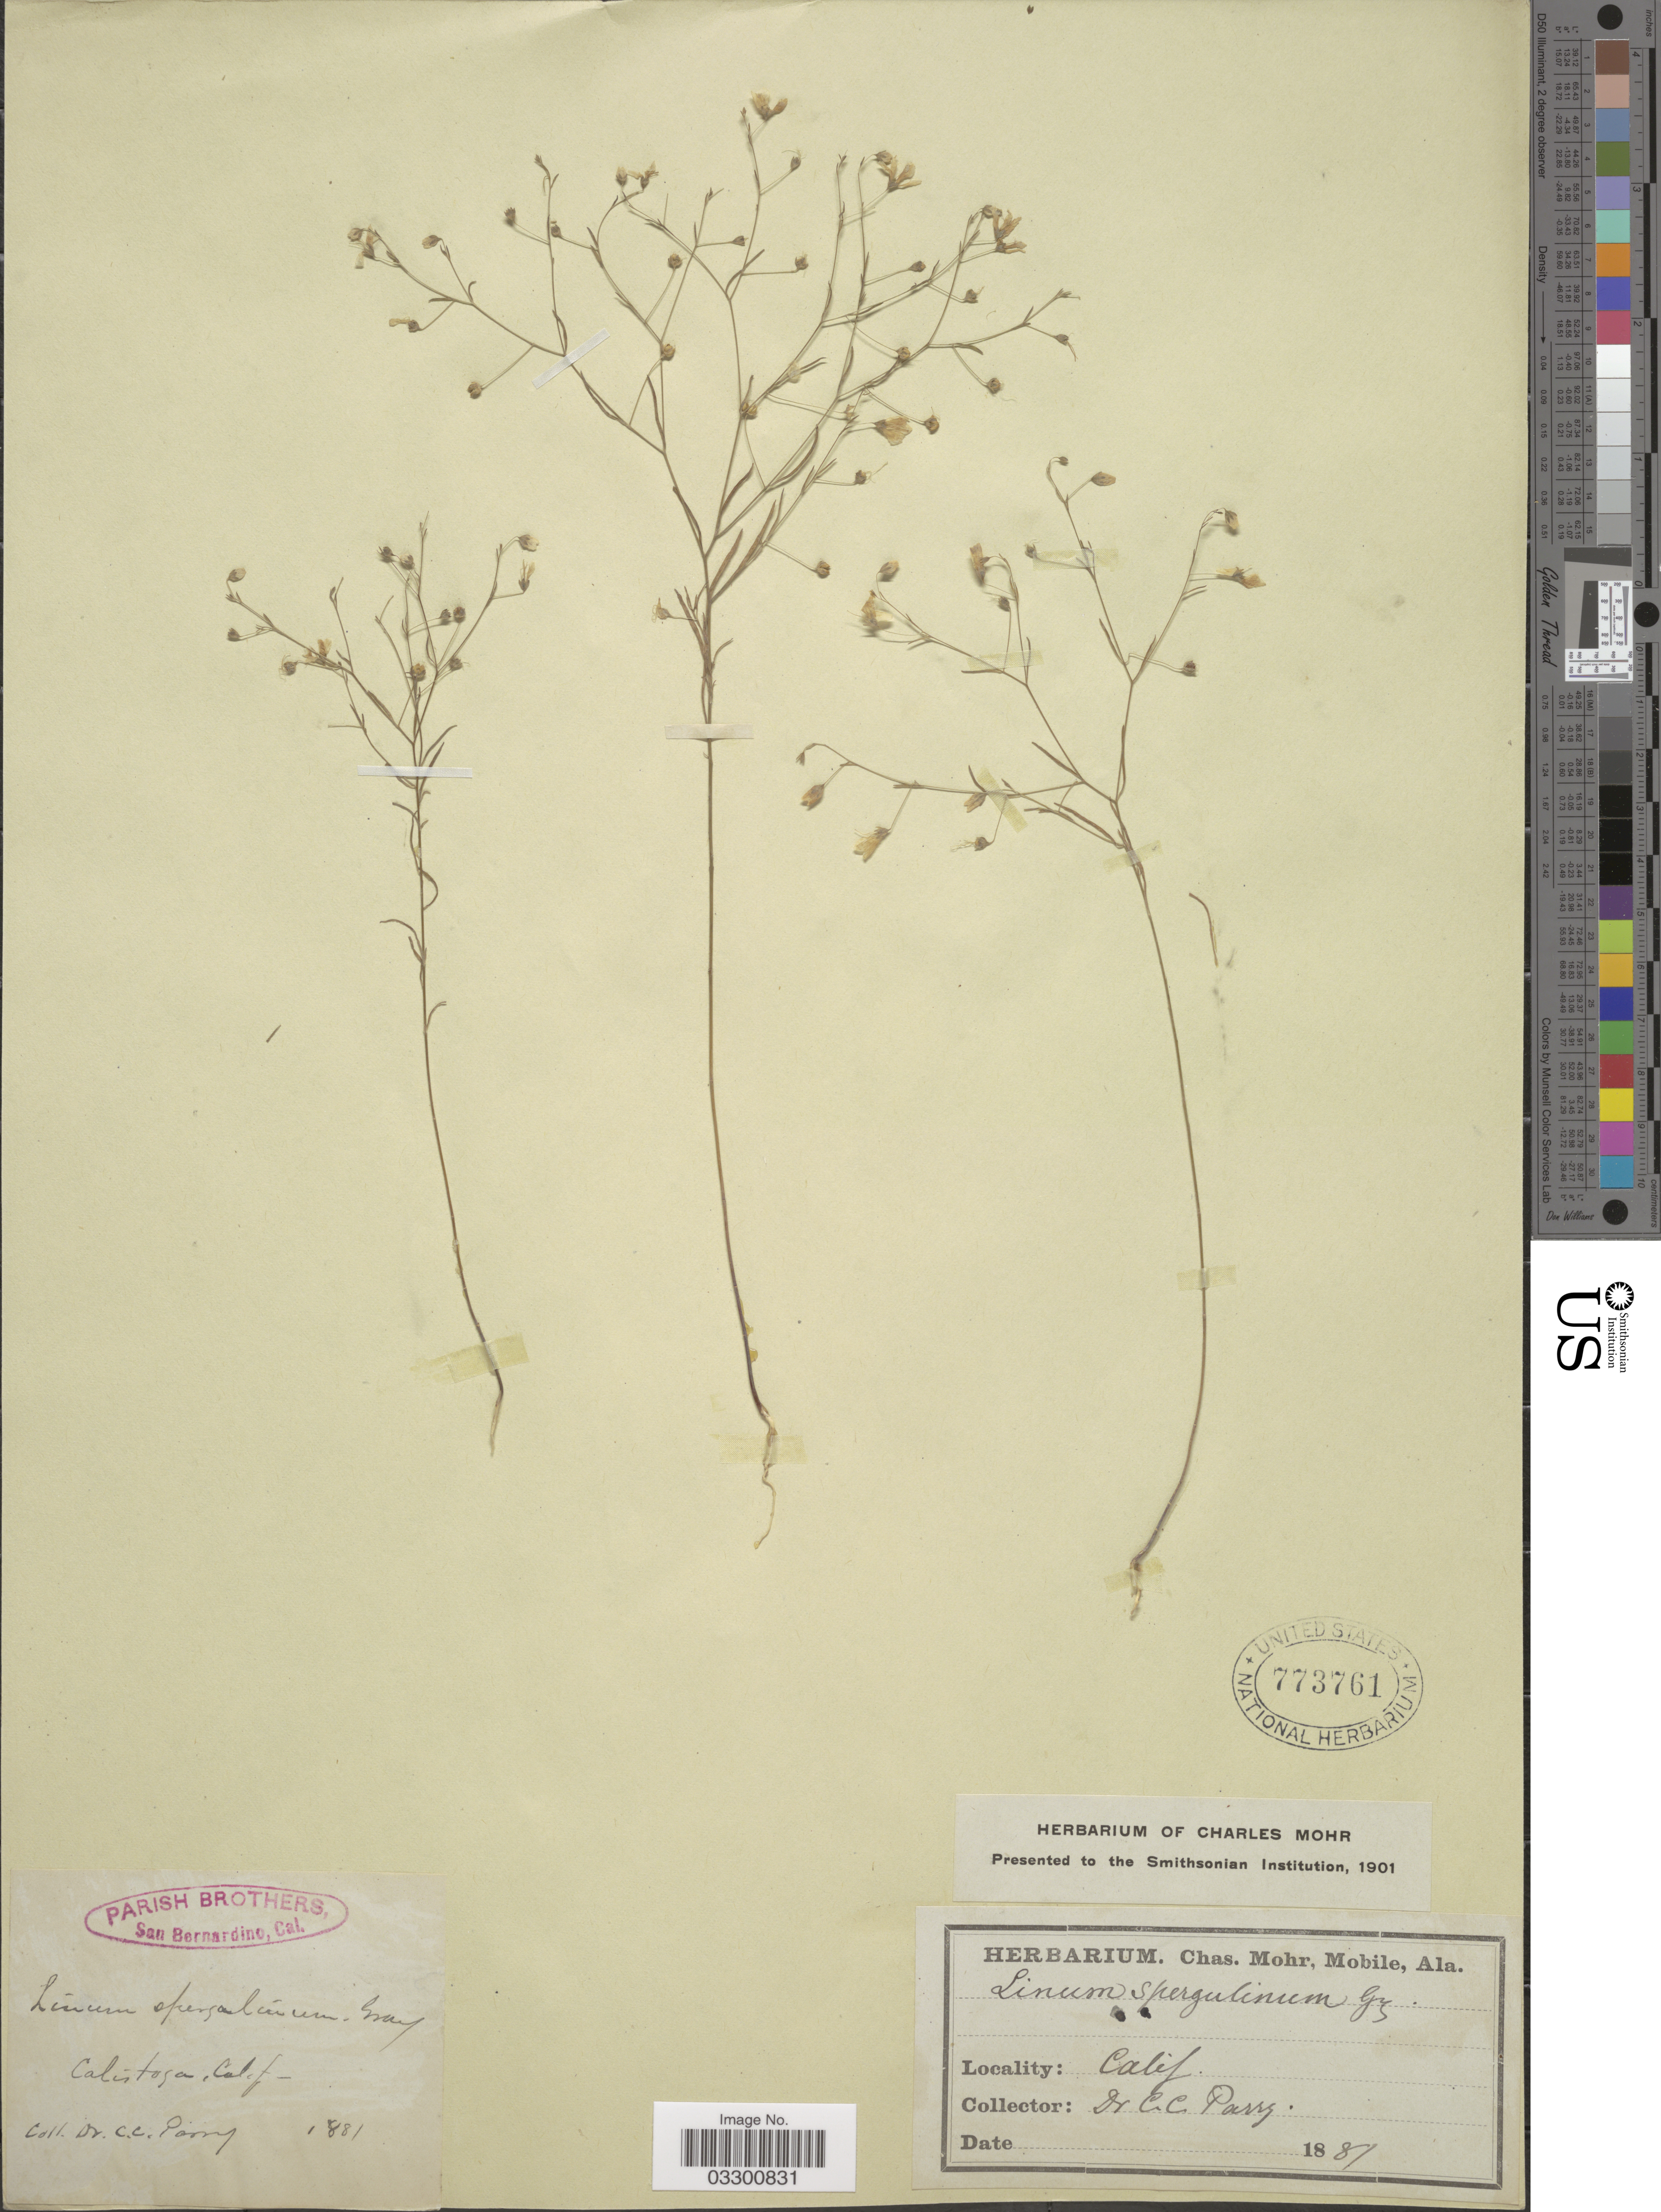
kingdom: Plantae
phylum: Tracheophyta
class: Magnoliopsida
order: Malpighiales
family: Linaceae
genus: Hesperolinon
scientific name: Hesperolinon spergulinum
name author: (A. Gray) Small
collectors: C. C. Parry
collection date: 1881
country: United States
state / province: California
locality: Calistoga.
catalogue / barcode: US 773761